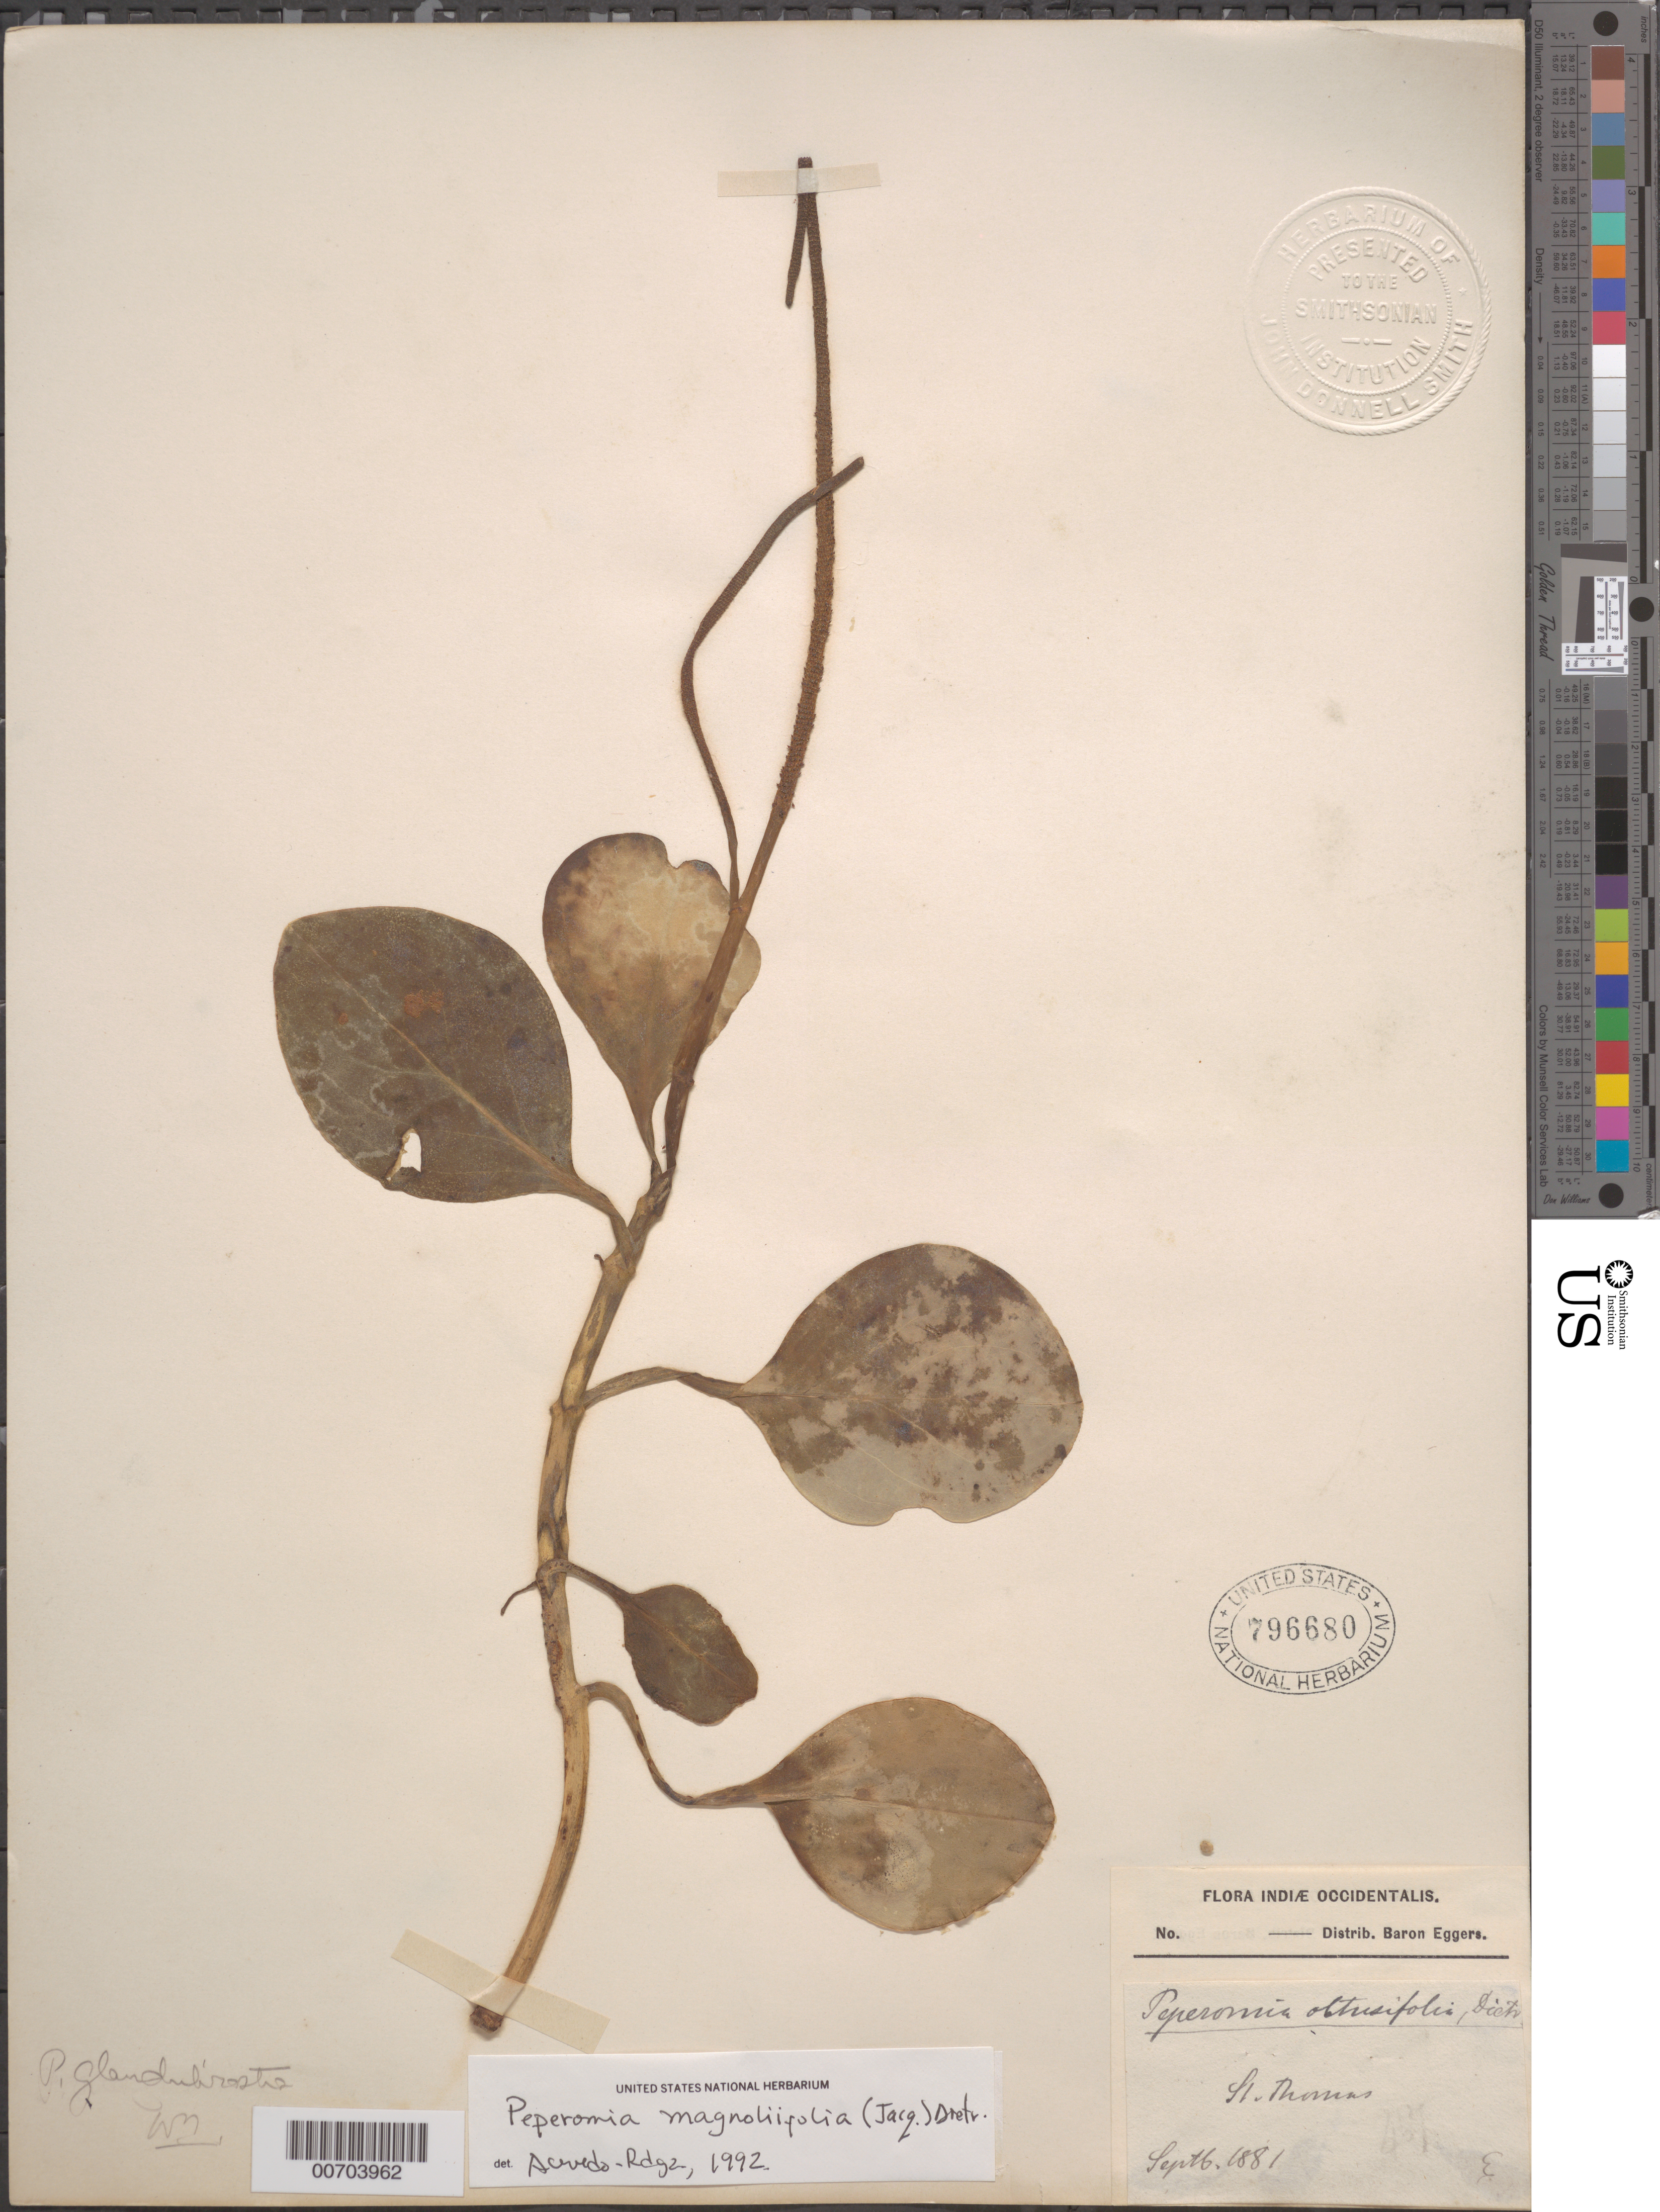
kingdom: Plantae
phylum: Tracheophyta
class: Magnoliopsida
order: Piperales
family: Piperaceae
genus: Peperomia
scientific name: Peperomia magnoliifolia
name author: (Jacq.) A. Dietr.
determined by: Acevedo-Rodríguez, P., (BOT), Smithsonian Institution - National Museum of Natural History (UNITED STATES)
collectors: H. F. A. von Eggers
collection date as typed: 06 Sep 1881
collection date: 1881-09-06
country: U.S. Virgin Islands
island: St. Thomas Island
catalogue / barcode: US 796680